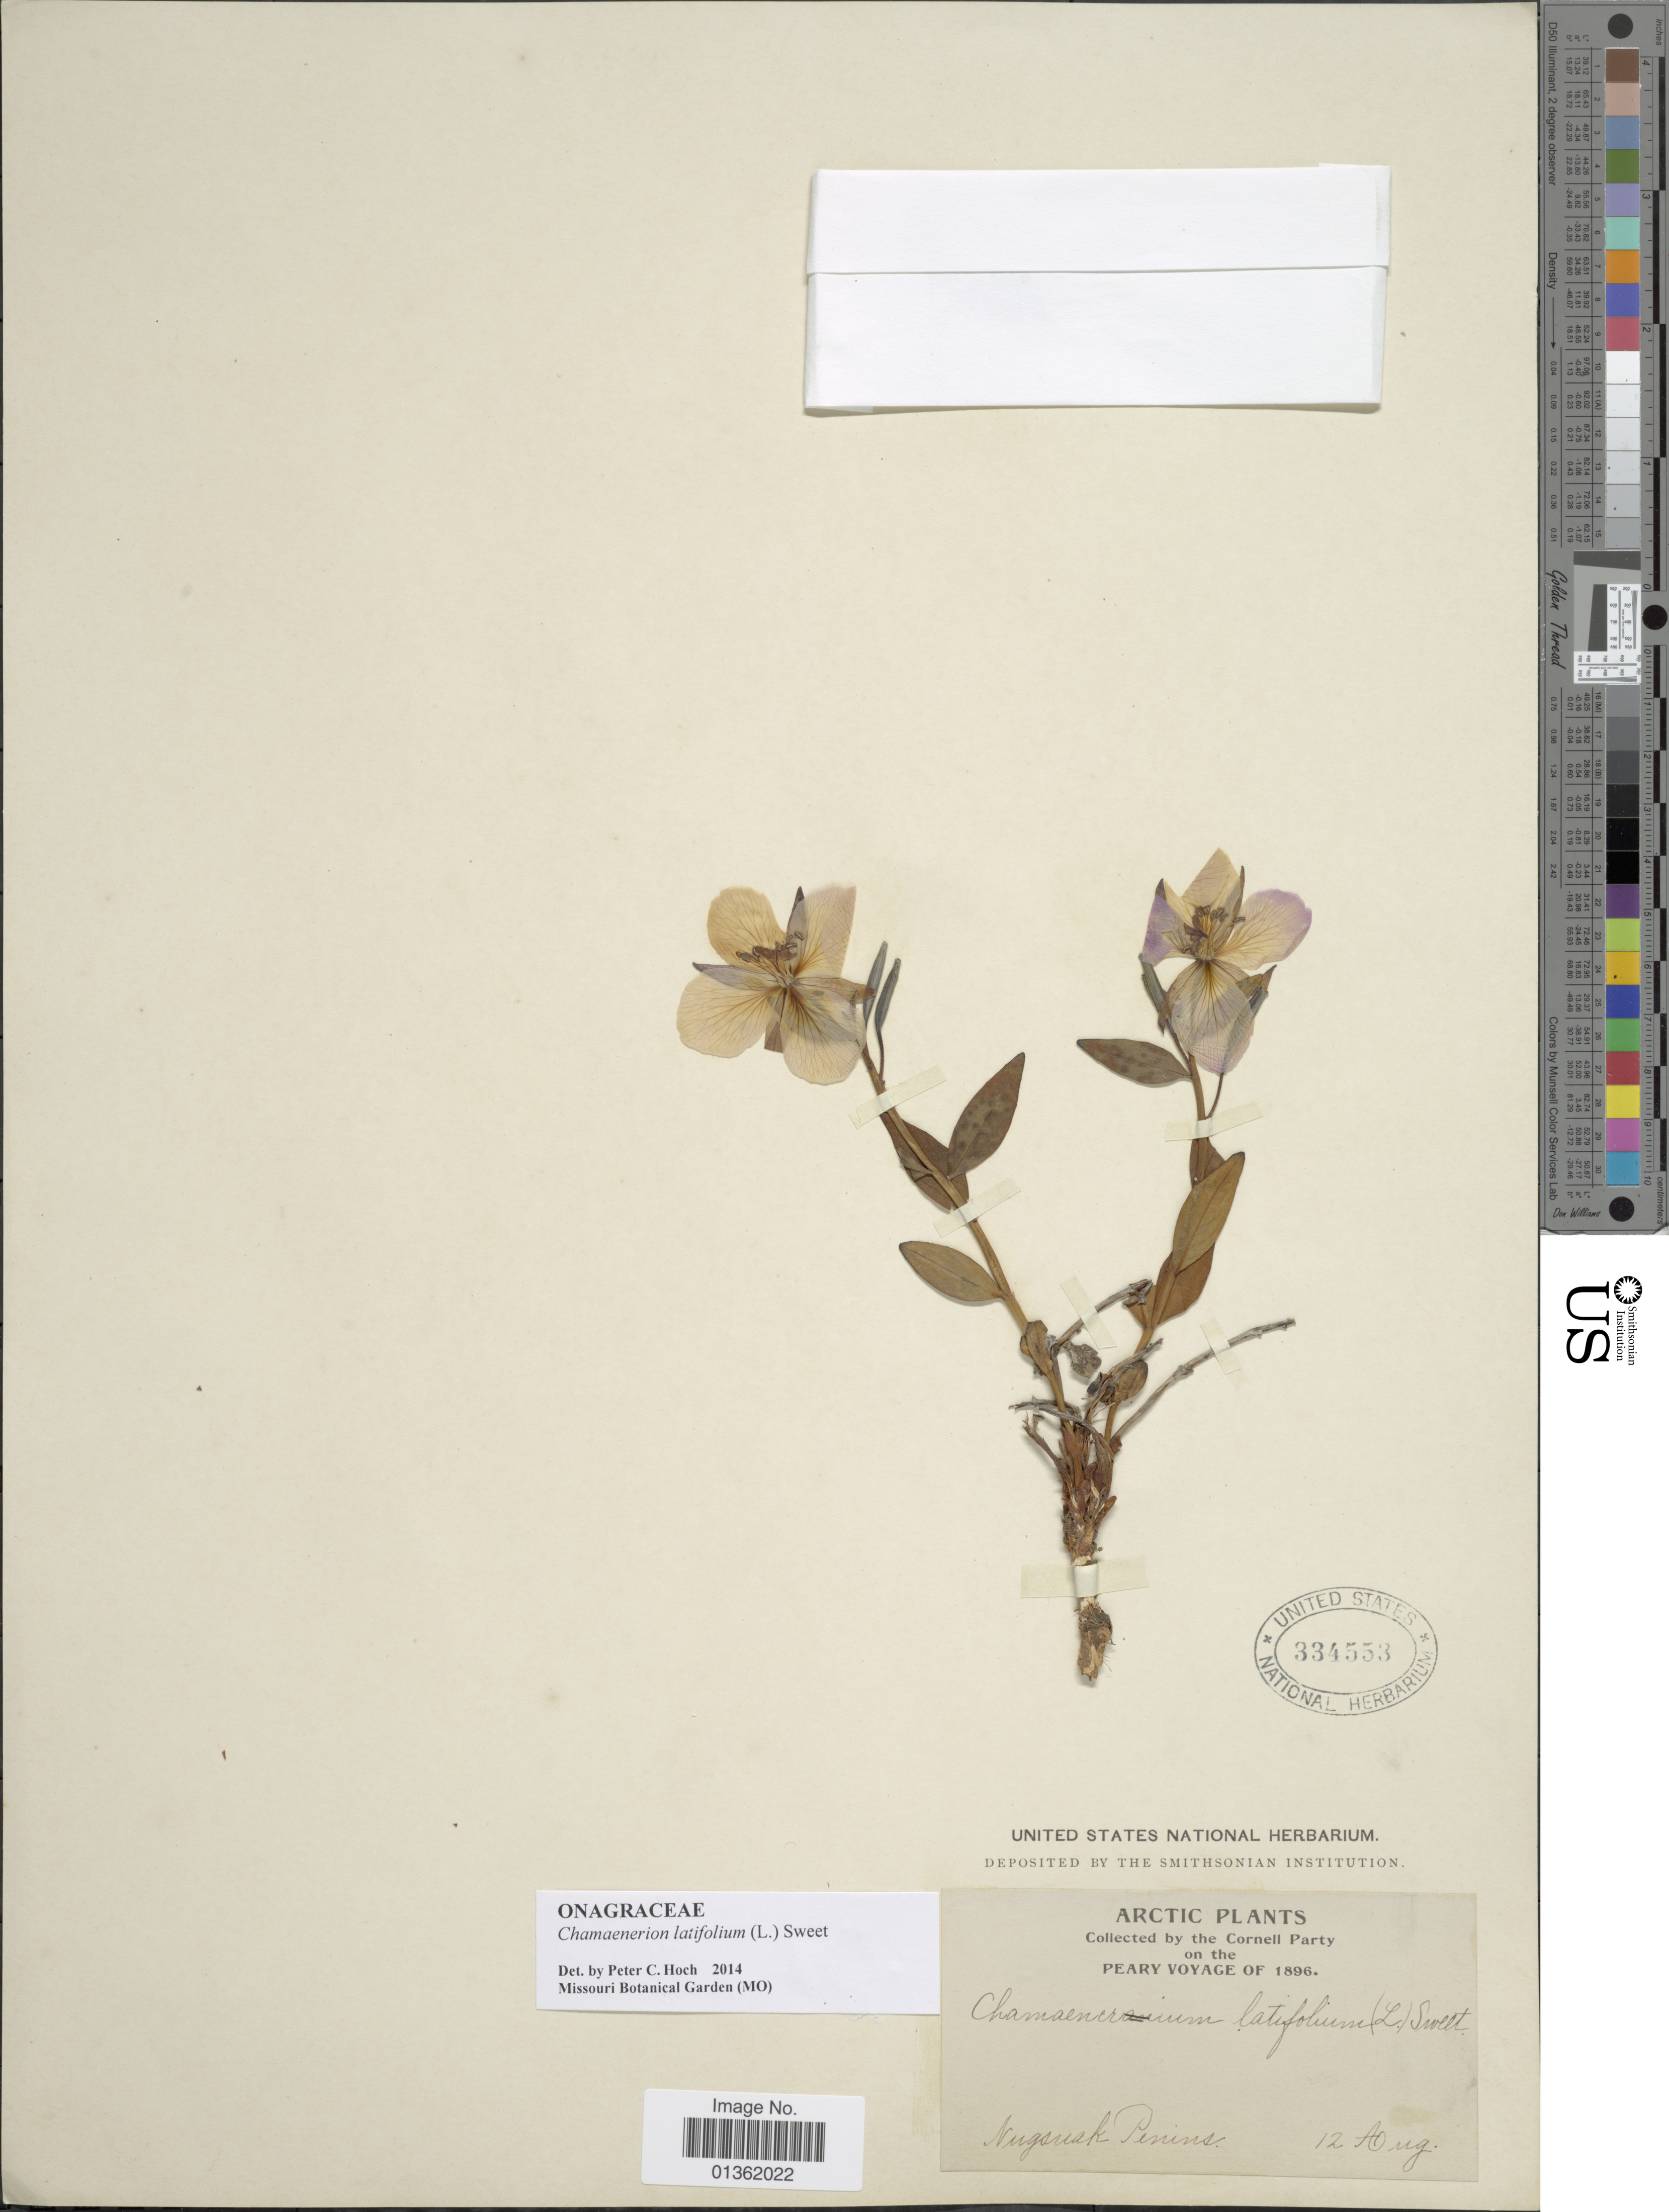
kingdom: Plantae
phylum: Tracheophyta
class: Magnoliopsida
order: Myrtales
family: Onagraceae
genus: Chamaenerion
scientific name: Chamaenerion latifolium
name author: (L.) Th. Fr. & Lange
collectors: Cornell Party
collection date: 1896-08-12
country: Greenland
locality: Arctic. Nugsuak Penins.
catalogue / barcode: US 334553